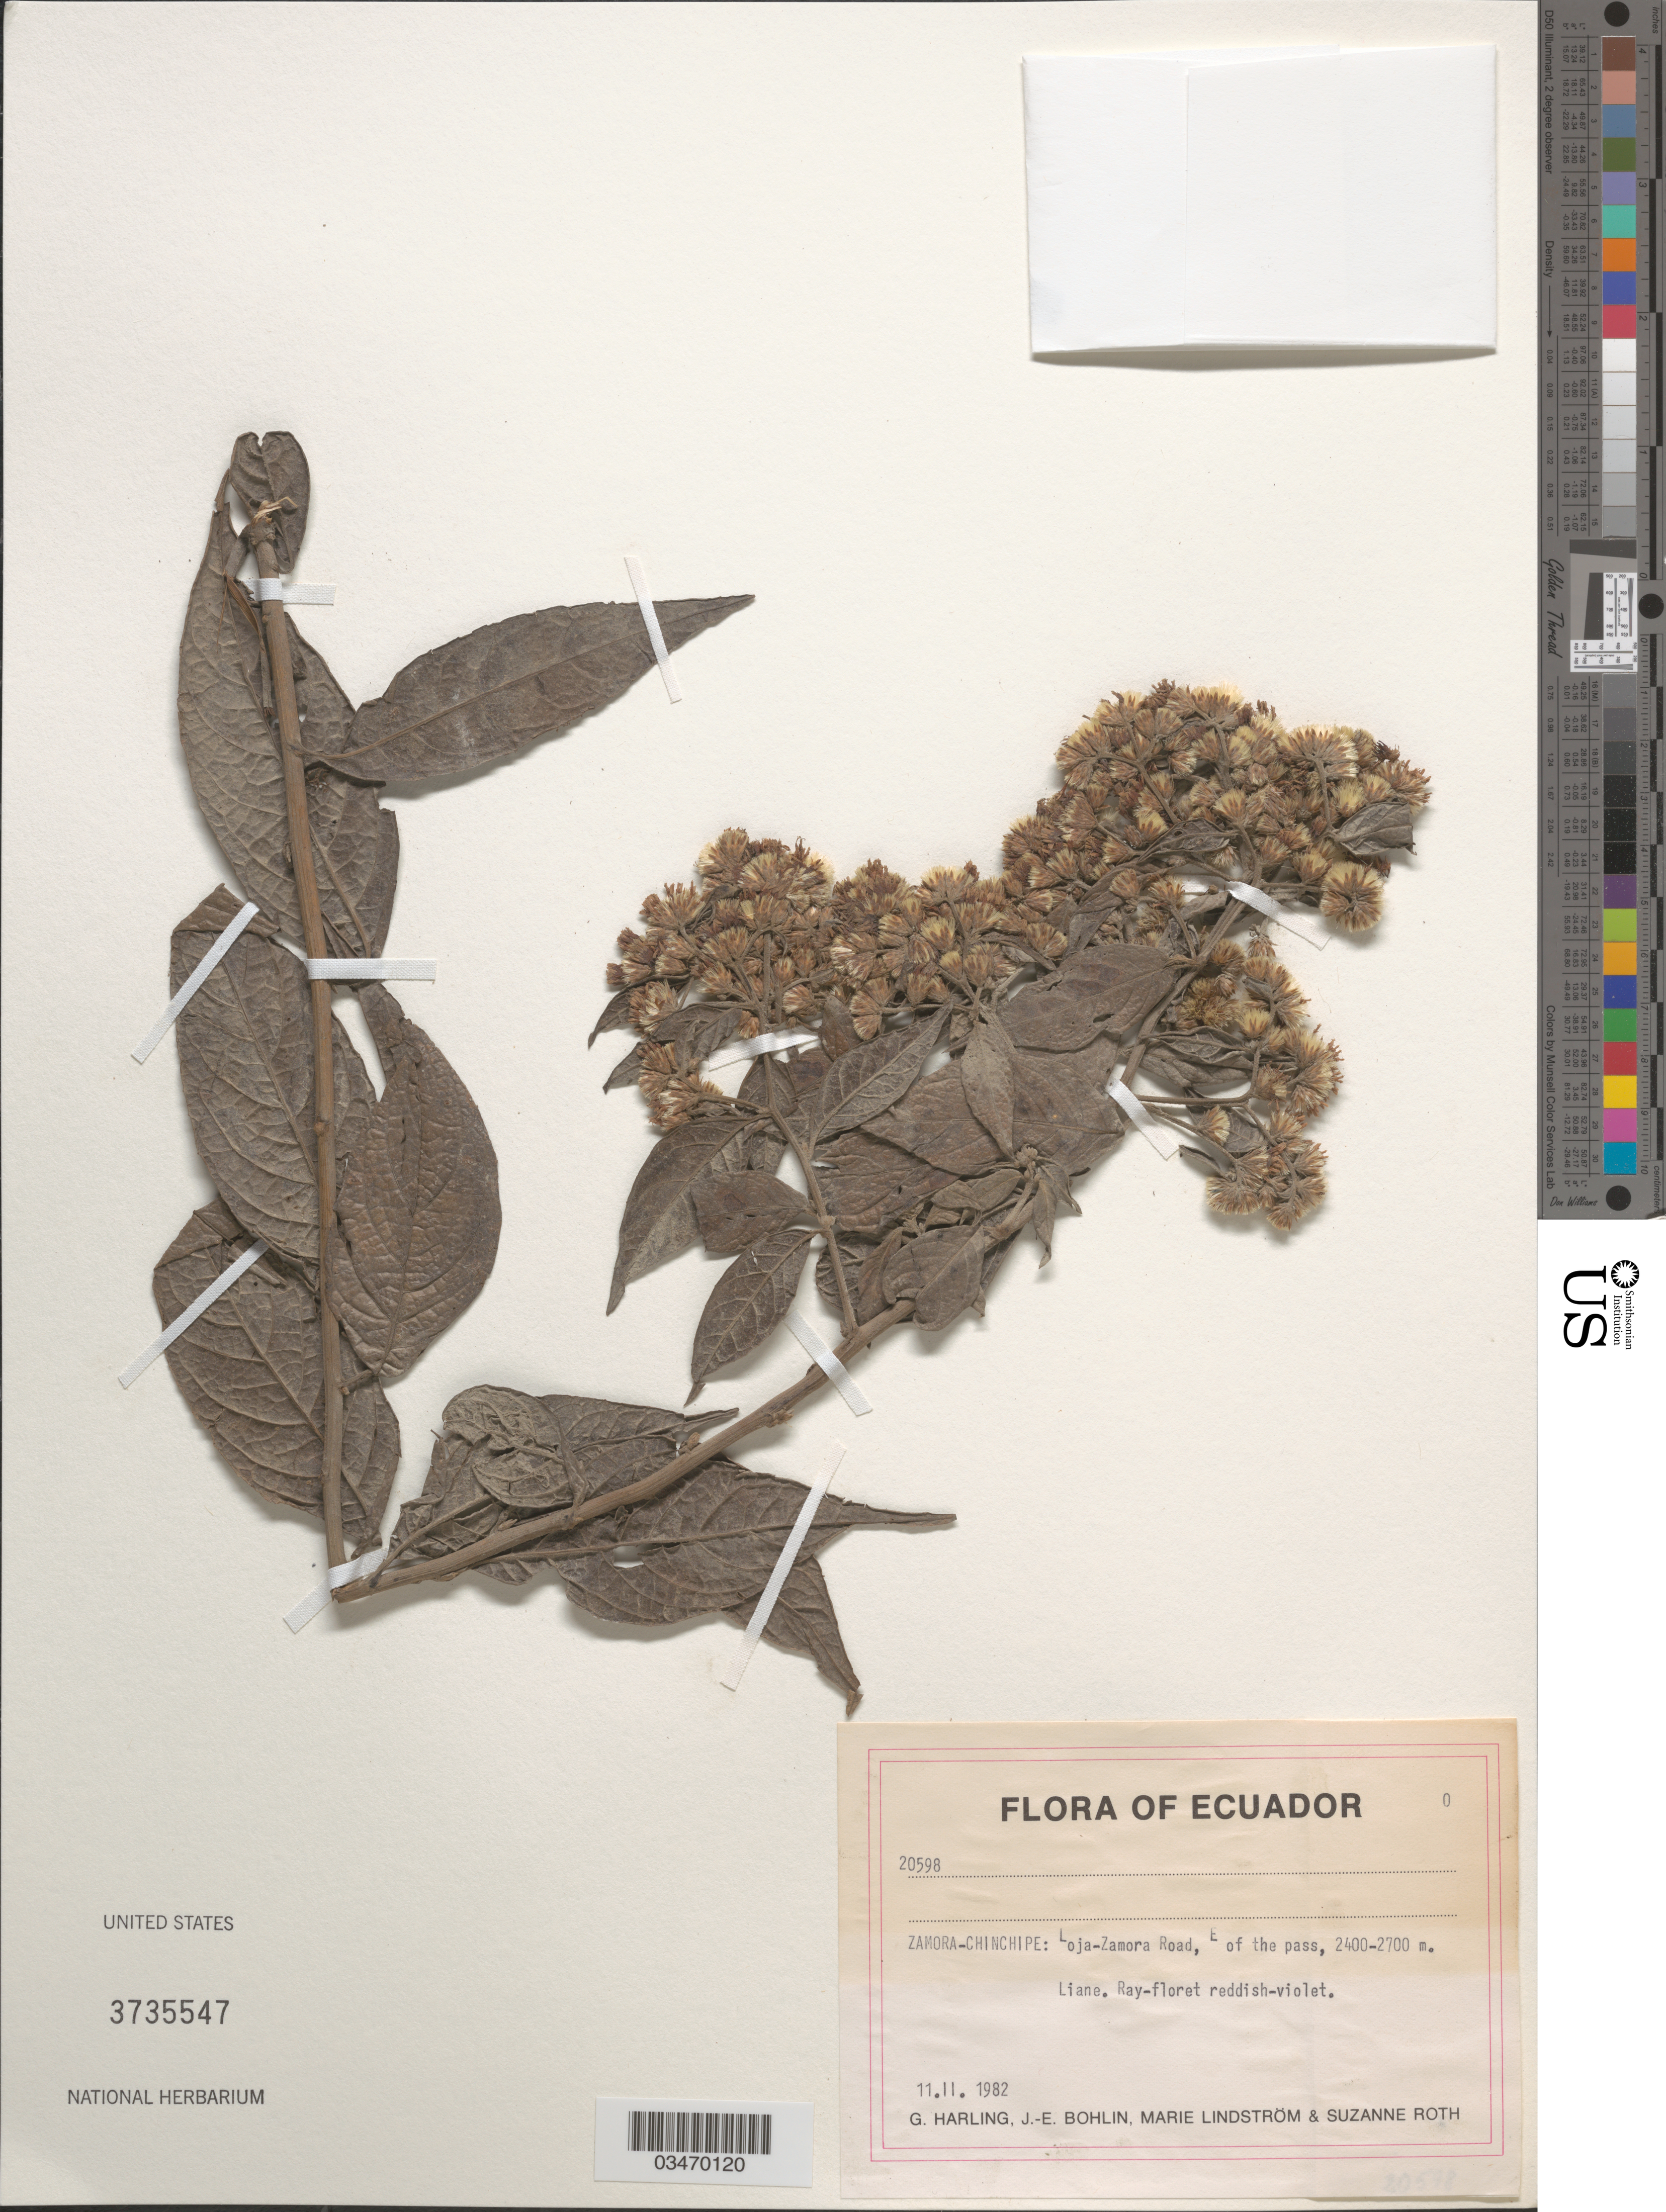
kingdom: Plantae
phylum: Tracheophyta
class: Magnoliopsida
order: Asterales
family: Asteraceae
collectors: G. Harling, J. Bohlin, M. Lindström & S. Roth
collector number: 20598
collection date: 1982-02-11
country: Ecuador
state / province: Zamora-Chinchipe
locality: Loja - Zamora Road, E of the pass.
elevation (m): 2400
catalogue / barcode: US 3735547